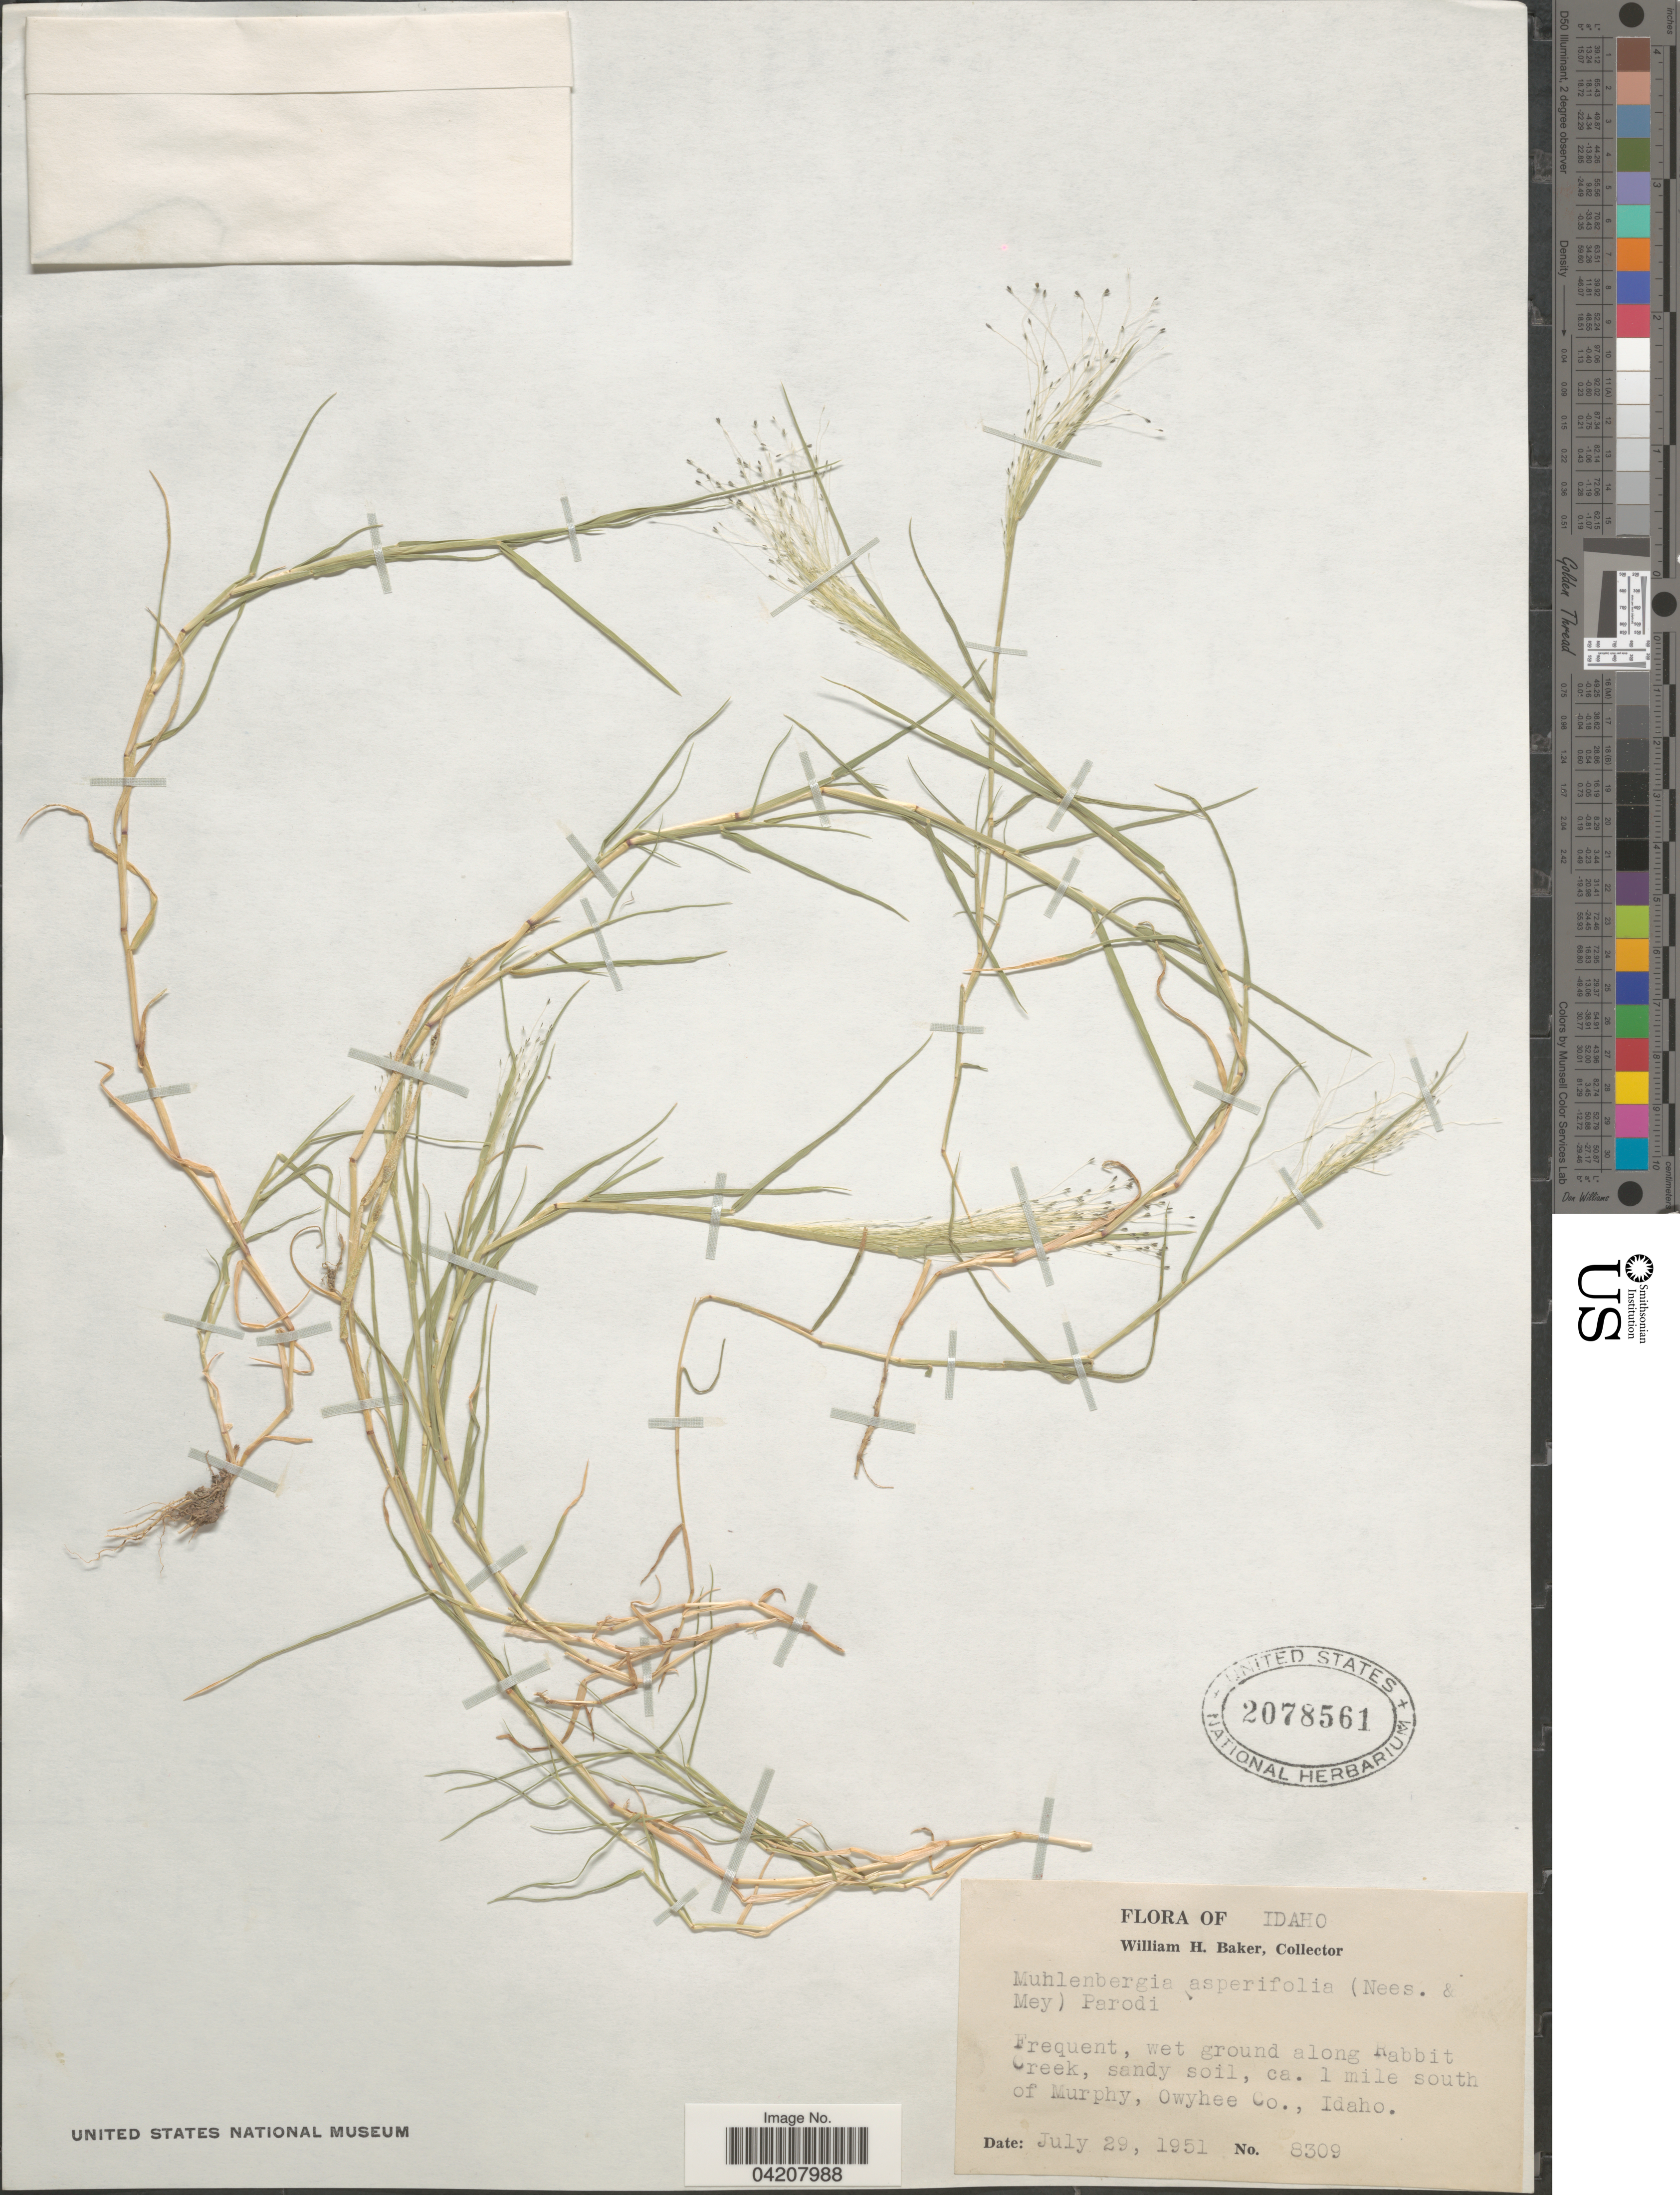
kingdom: Plantae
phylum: Tracheophyta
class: Liliopsida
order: Poales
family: Poaceae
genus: Muhlenbergia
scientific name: Muhlenbergia asperifolia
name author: (Nees & Meyen ex Trin.) Parodi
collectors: W. H. Baker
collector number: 8309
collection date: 1951-07-29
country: United States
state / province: Idaho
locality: Along Rabbit Creek, sandy soil, ca. 1 mile south of Murphy, Owyhee Co.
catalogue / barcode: US 2078561